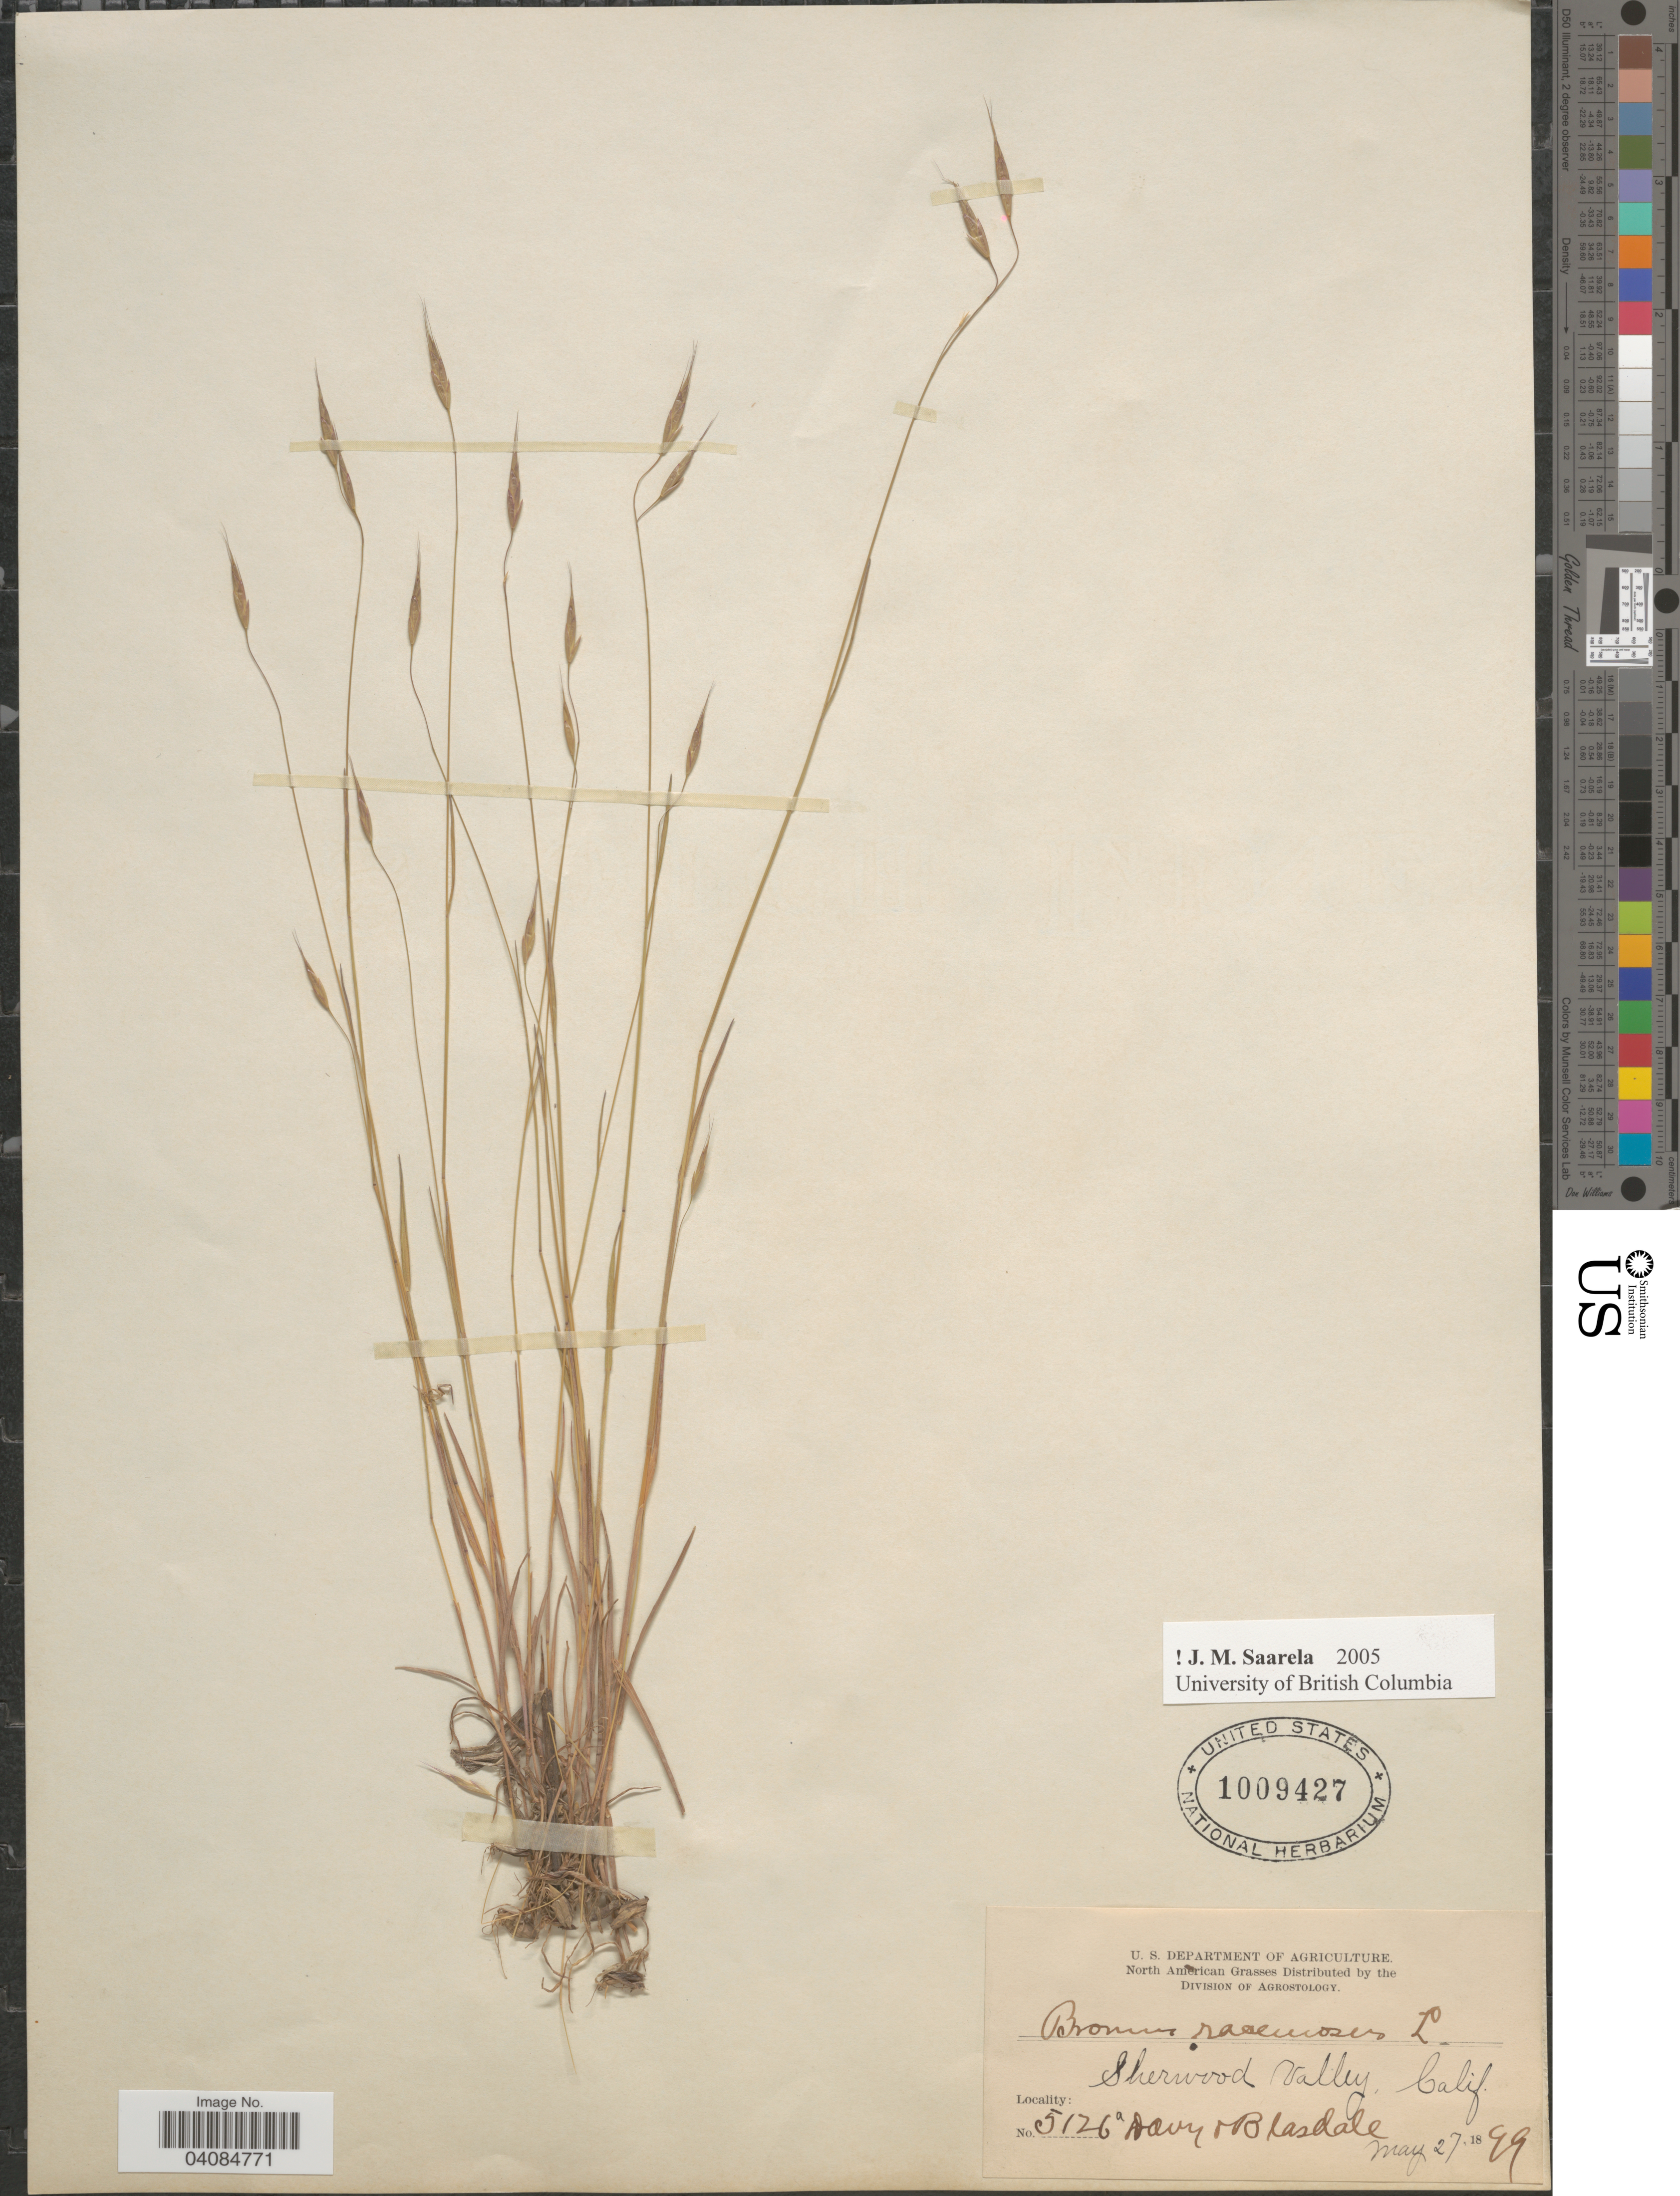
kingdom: Plantae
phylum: Tracheophyta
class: Liliopsida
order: Poales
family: Poaceae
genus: Bromus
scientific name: Bromus racemosus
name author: L.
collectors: Davy & Blasdale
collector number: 5126a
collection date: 1899-05-27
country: United States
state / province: California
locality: Sherwood Valley.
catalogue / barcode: US 1009427